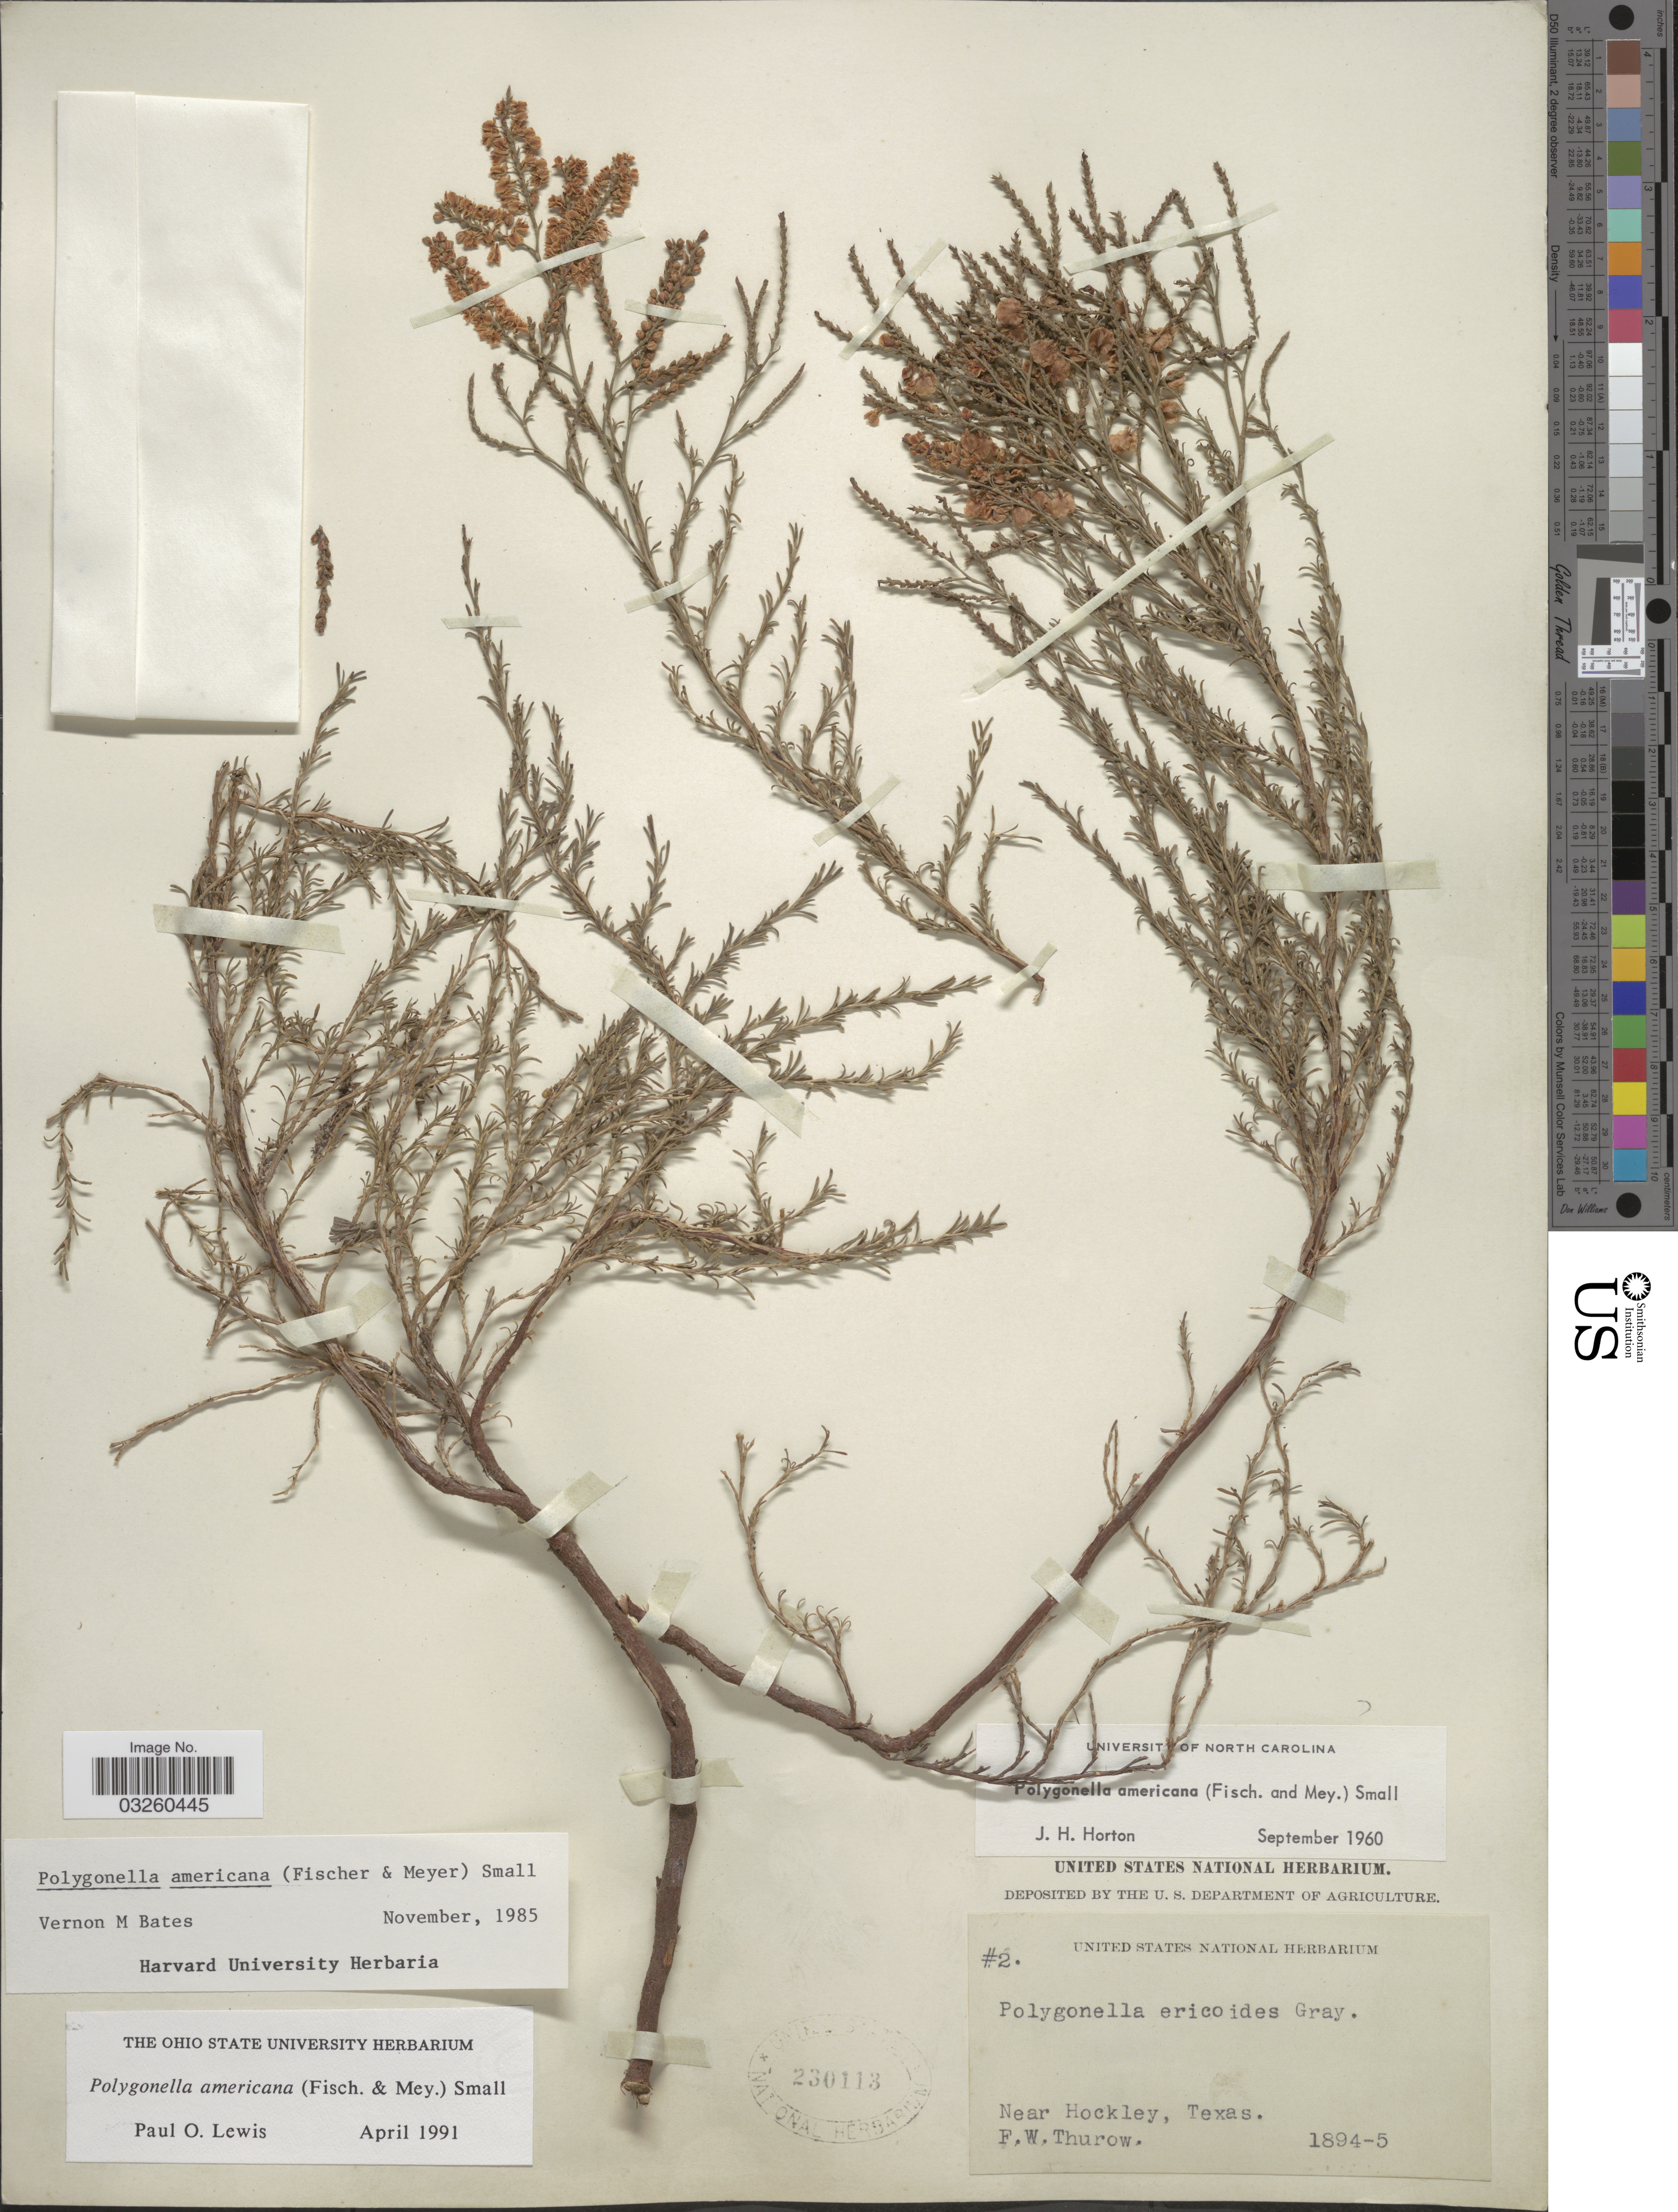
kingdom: Plantae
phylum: Tracheophyta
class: Magnoliopsida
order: Caryophyllales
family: Polygonaceae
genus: Polygonella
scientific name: Polygonella americana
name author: (Fisch. & C.A. Mey.) Small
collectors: F. W. Thurow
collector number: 2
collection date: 1894/1895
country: United States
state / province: Texas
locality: Near Hockley.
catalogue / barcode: US 230113